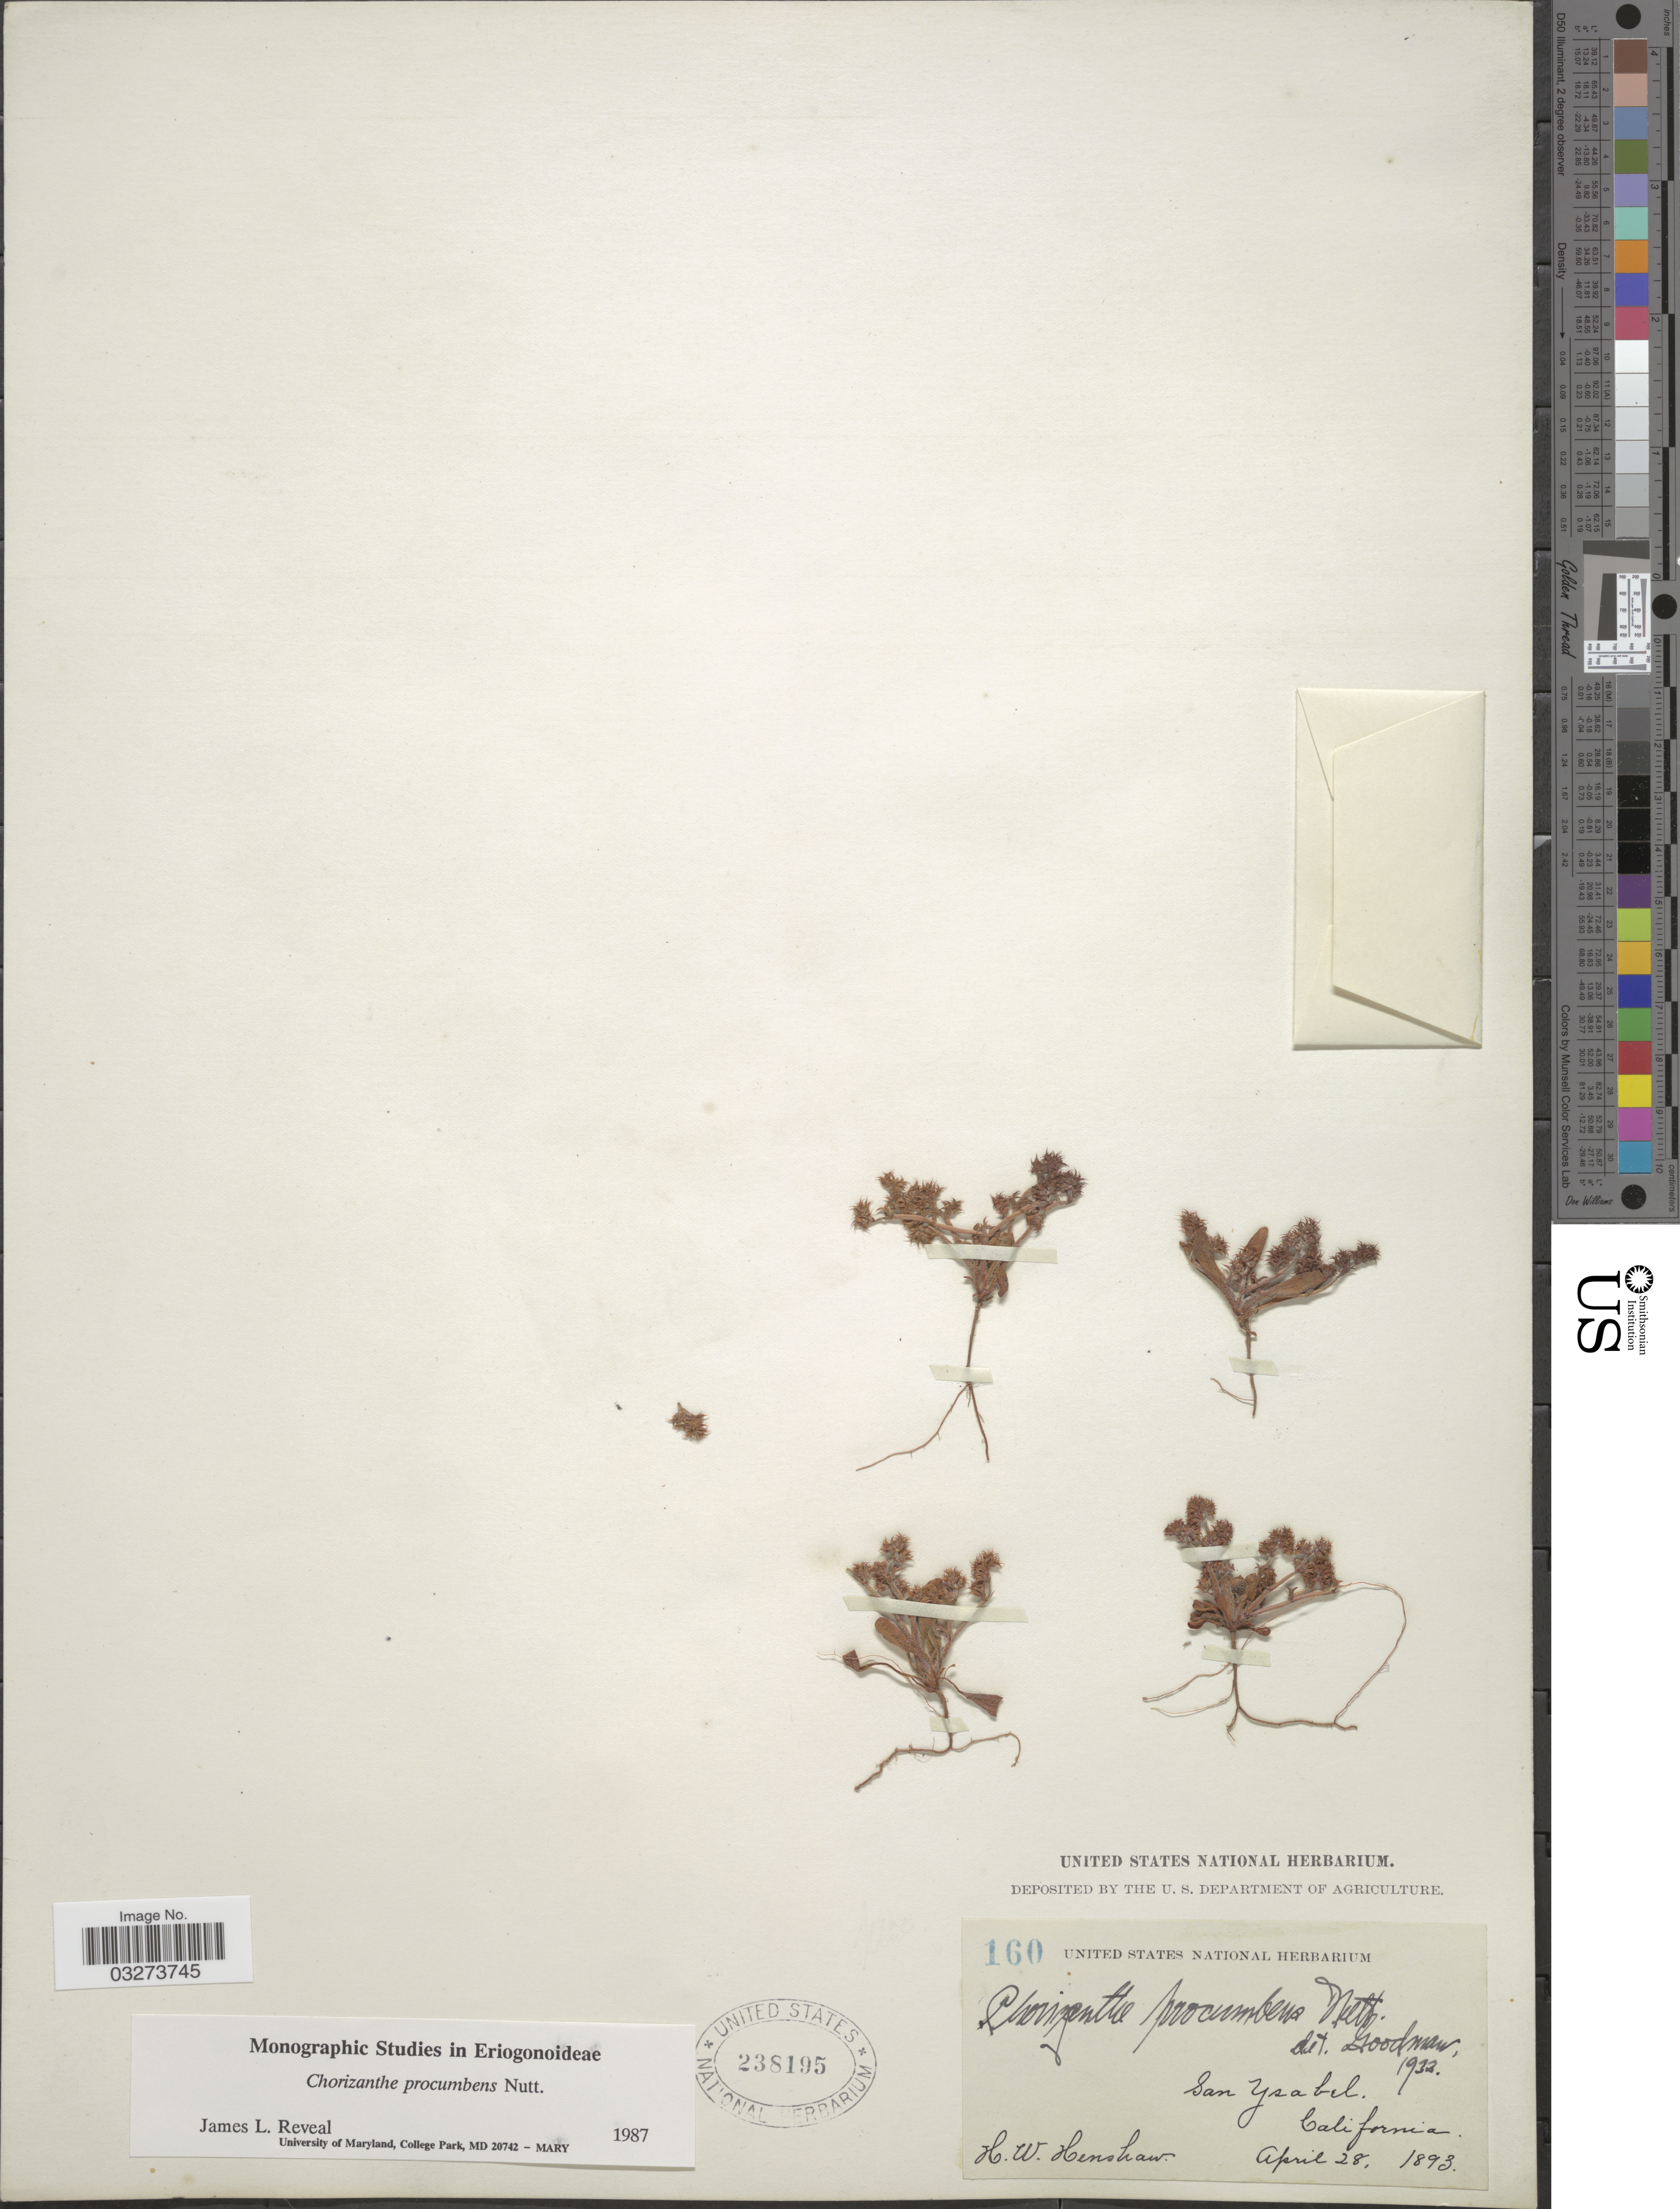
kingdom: Plantae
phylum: Tracheophyta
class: Magnoliopsida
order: Caryophyllales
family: Polygonaceae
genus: Chorizanthe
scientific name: Chorizanthe procumbens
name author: Nutt.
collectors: H. Henshaw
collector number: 160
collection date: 1893-04-28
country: United States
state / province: California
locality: San Ysabel.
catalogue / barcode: US 238195